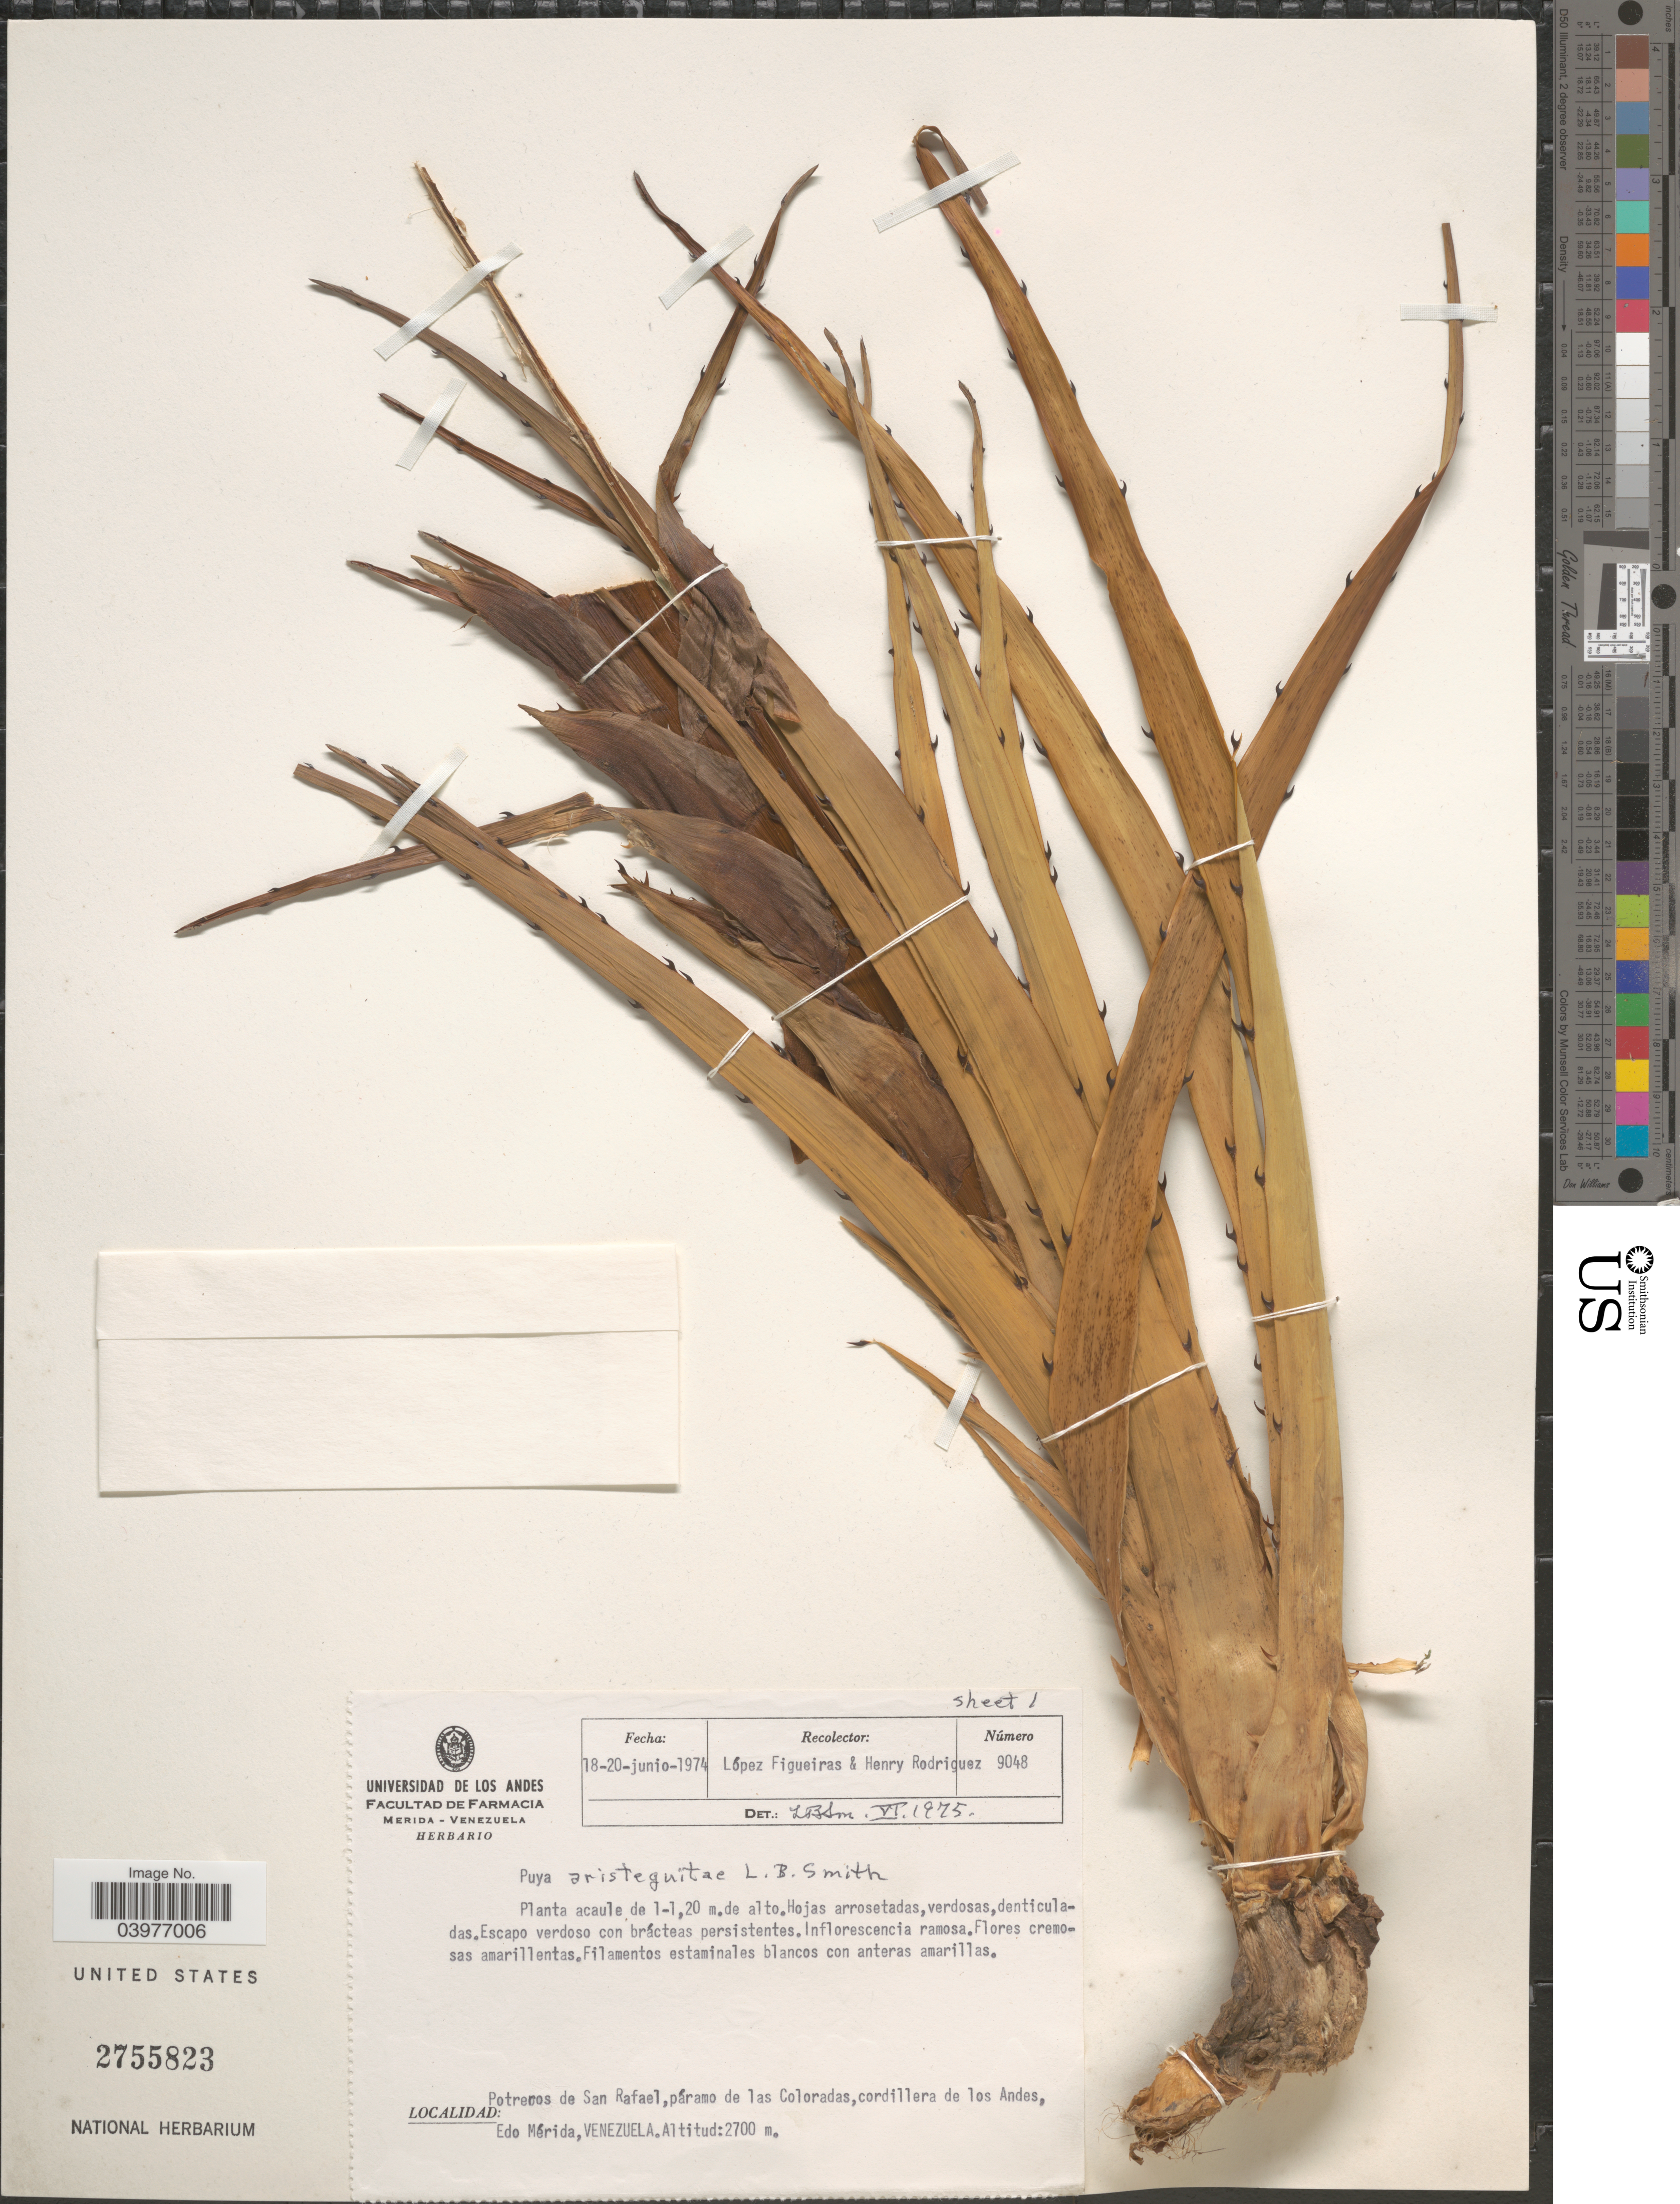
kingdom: Plantae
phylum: Tracheophyta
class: Liliopsida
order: Poales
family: Bromeliaceae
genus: Puya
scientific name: Puya aristeguietae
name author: L.B. Sm.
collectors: M. López Figueiras & H. Rodriguez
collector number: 9048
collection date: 1974-06-18/1974-06-20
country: Venezuela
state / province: Merida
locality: Potreros de San Rafael, páramo de las Coloradas, cordillera de los Andes.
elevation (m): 2700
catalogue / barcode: US 2755823